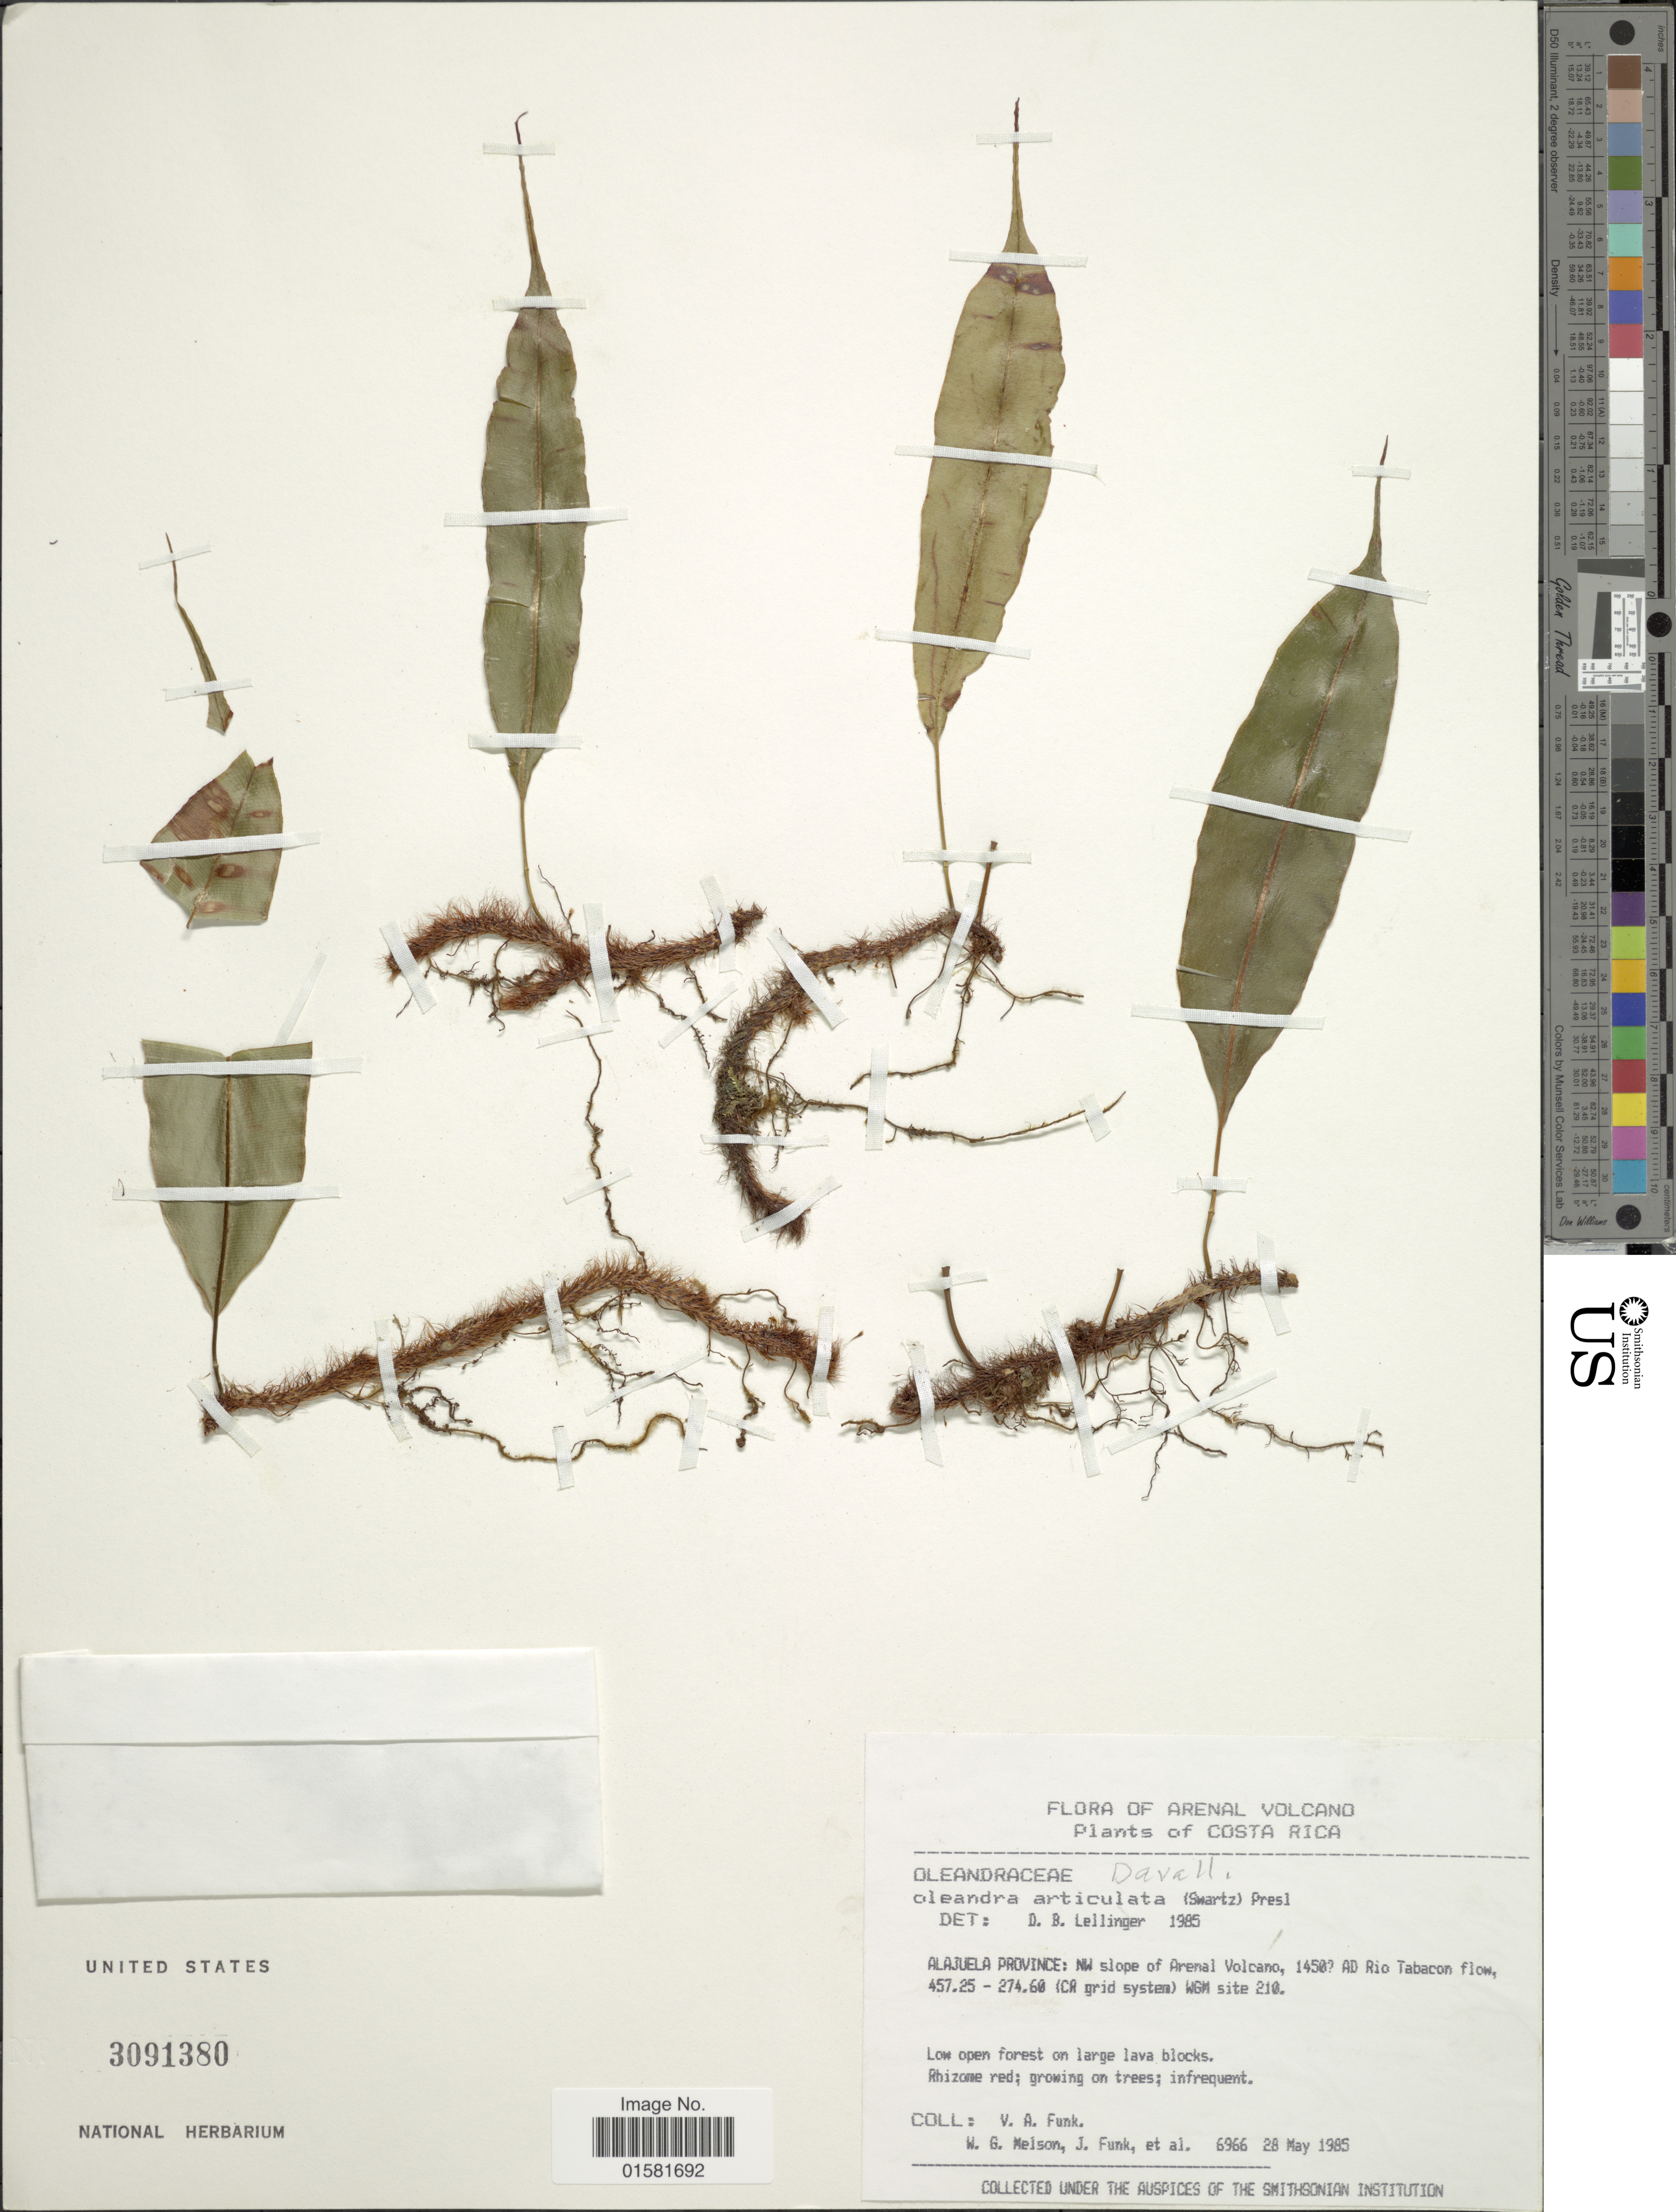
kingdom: Plantae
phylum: Tracheophyta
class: Polypodiopsida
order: Polypodiales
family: Oleandraceae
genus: Oleandra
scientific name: Oleandra articulata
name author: (Sw.) C. Presl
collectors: V. Funk, W. G. Nelson, J. Funk & et al.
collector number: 6966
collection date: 1985-05-28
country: Costa Rica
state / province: Alajuela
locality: Arenal Volcano, Costa Rica, Alajuela Province: NW slope of Arenal Volcano, 1450 [unsure placement] AD Rio Tabacon flow, 457.25-274.60 (CA grid system) WGM site 210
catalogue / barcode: US 3091380